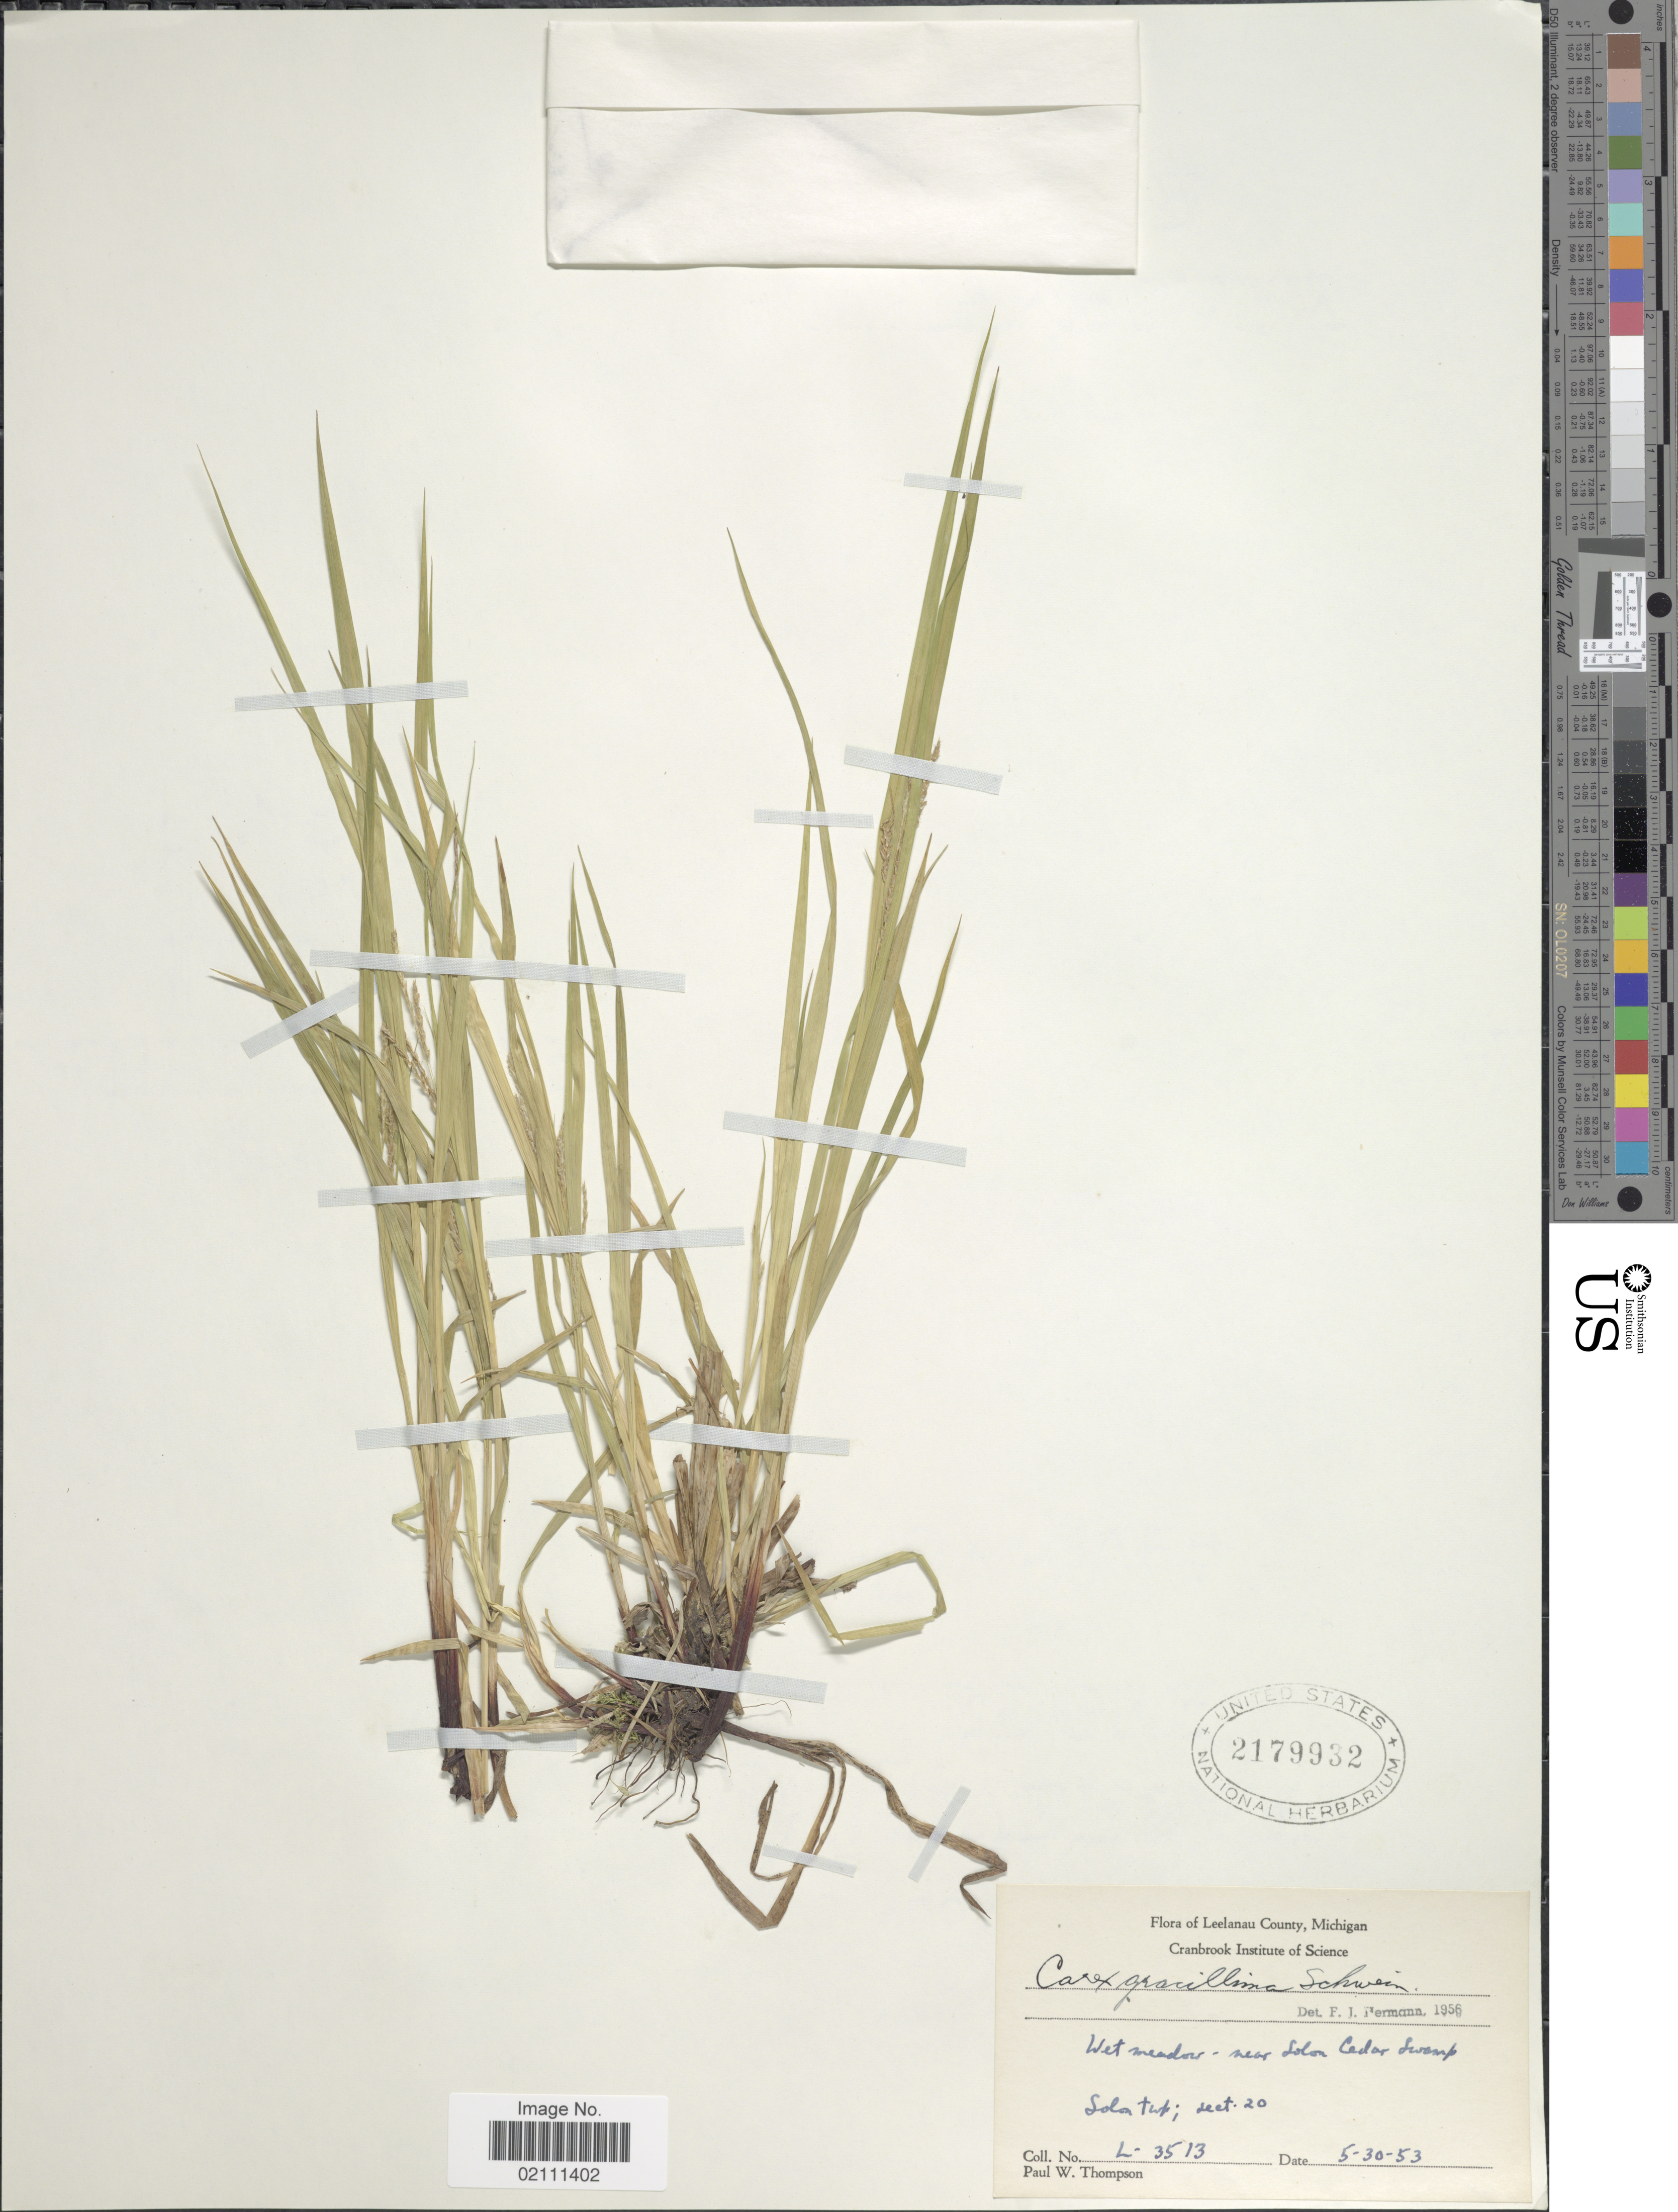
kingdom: Plantae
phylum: Tracheophyta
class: Liliopsida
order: Poales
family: Cyperaceae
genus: Carex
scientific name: Carex gracillima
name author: Schwein.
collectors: P. Thompson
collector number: L-3513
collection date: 1953-05-30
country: United States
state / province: Michigan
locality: Leelanau County, wet meadow - near Solon Cedar Swamp, Solon twp; sect. 20.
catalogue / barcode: US 2179932